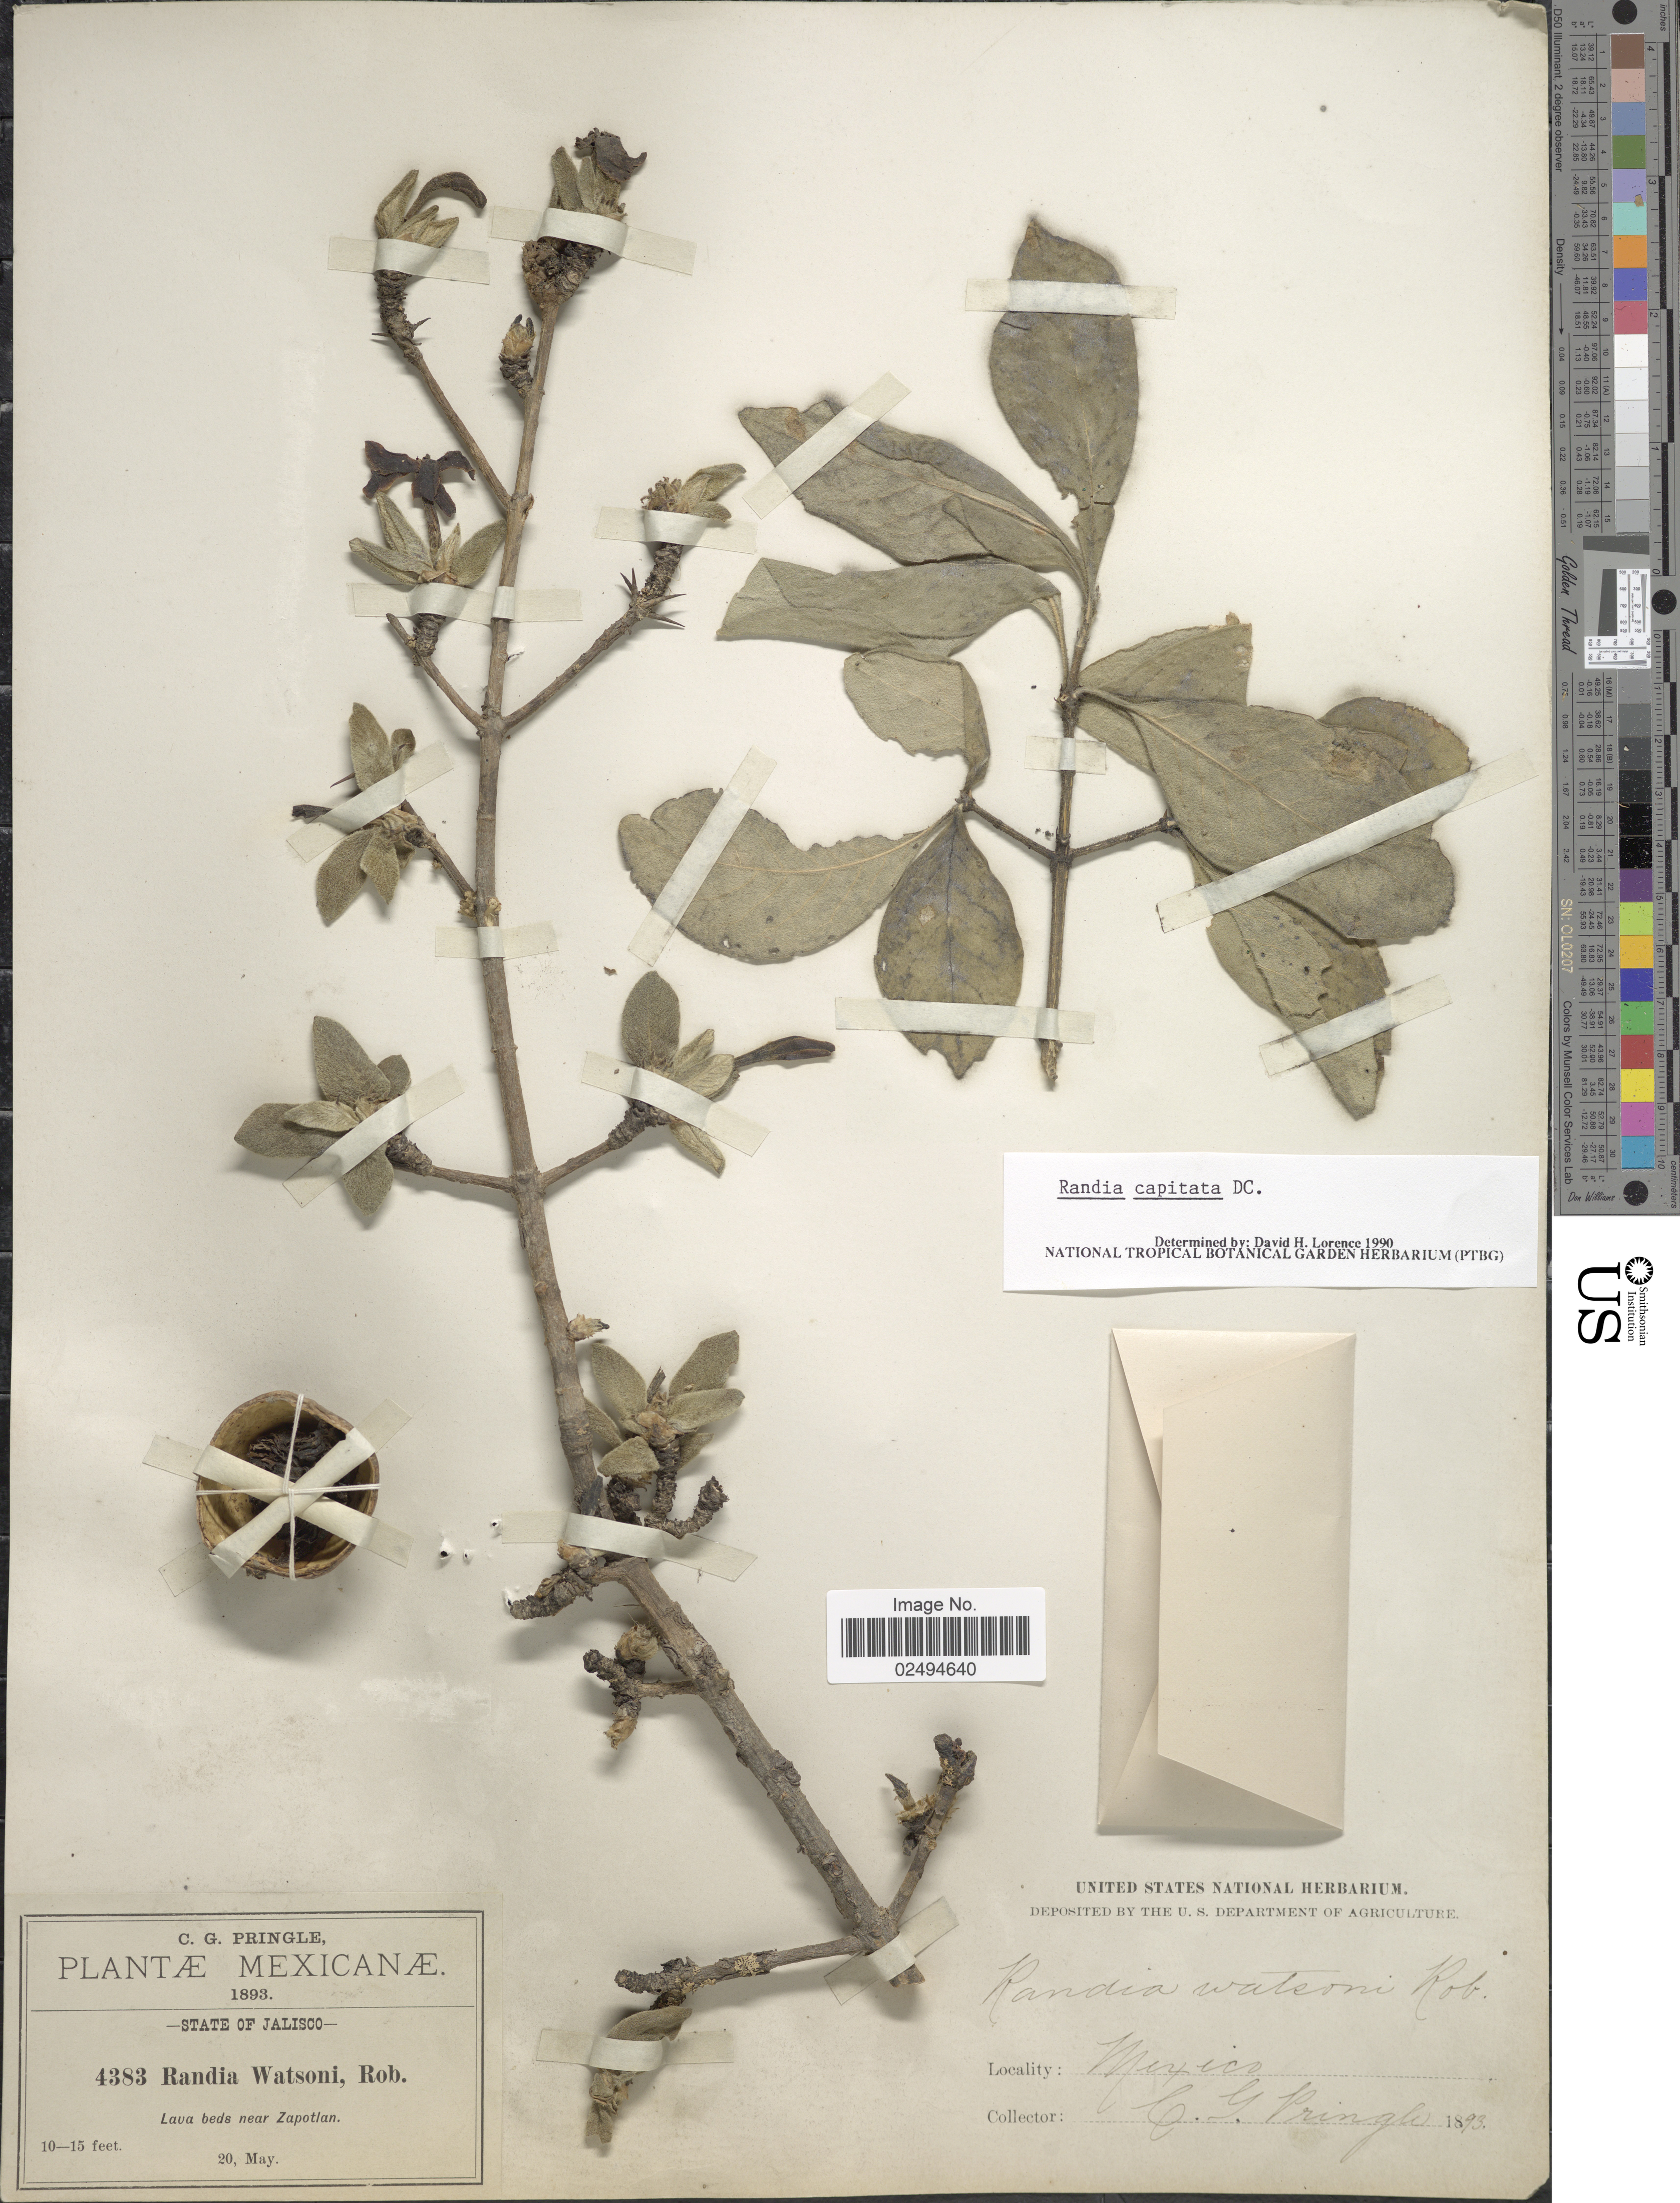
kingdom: Plantae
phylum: Tracheophyta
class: Magnoliopsida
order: Gentianales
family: Rubiaceae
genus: Randia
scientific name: Randia capitata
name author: DC.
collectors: C. G. Pringle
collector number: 4383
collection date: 1893-05-20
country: Mexico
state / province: Jalisco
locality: Lava beds near Zapotlan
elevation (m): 3